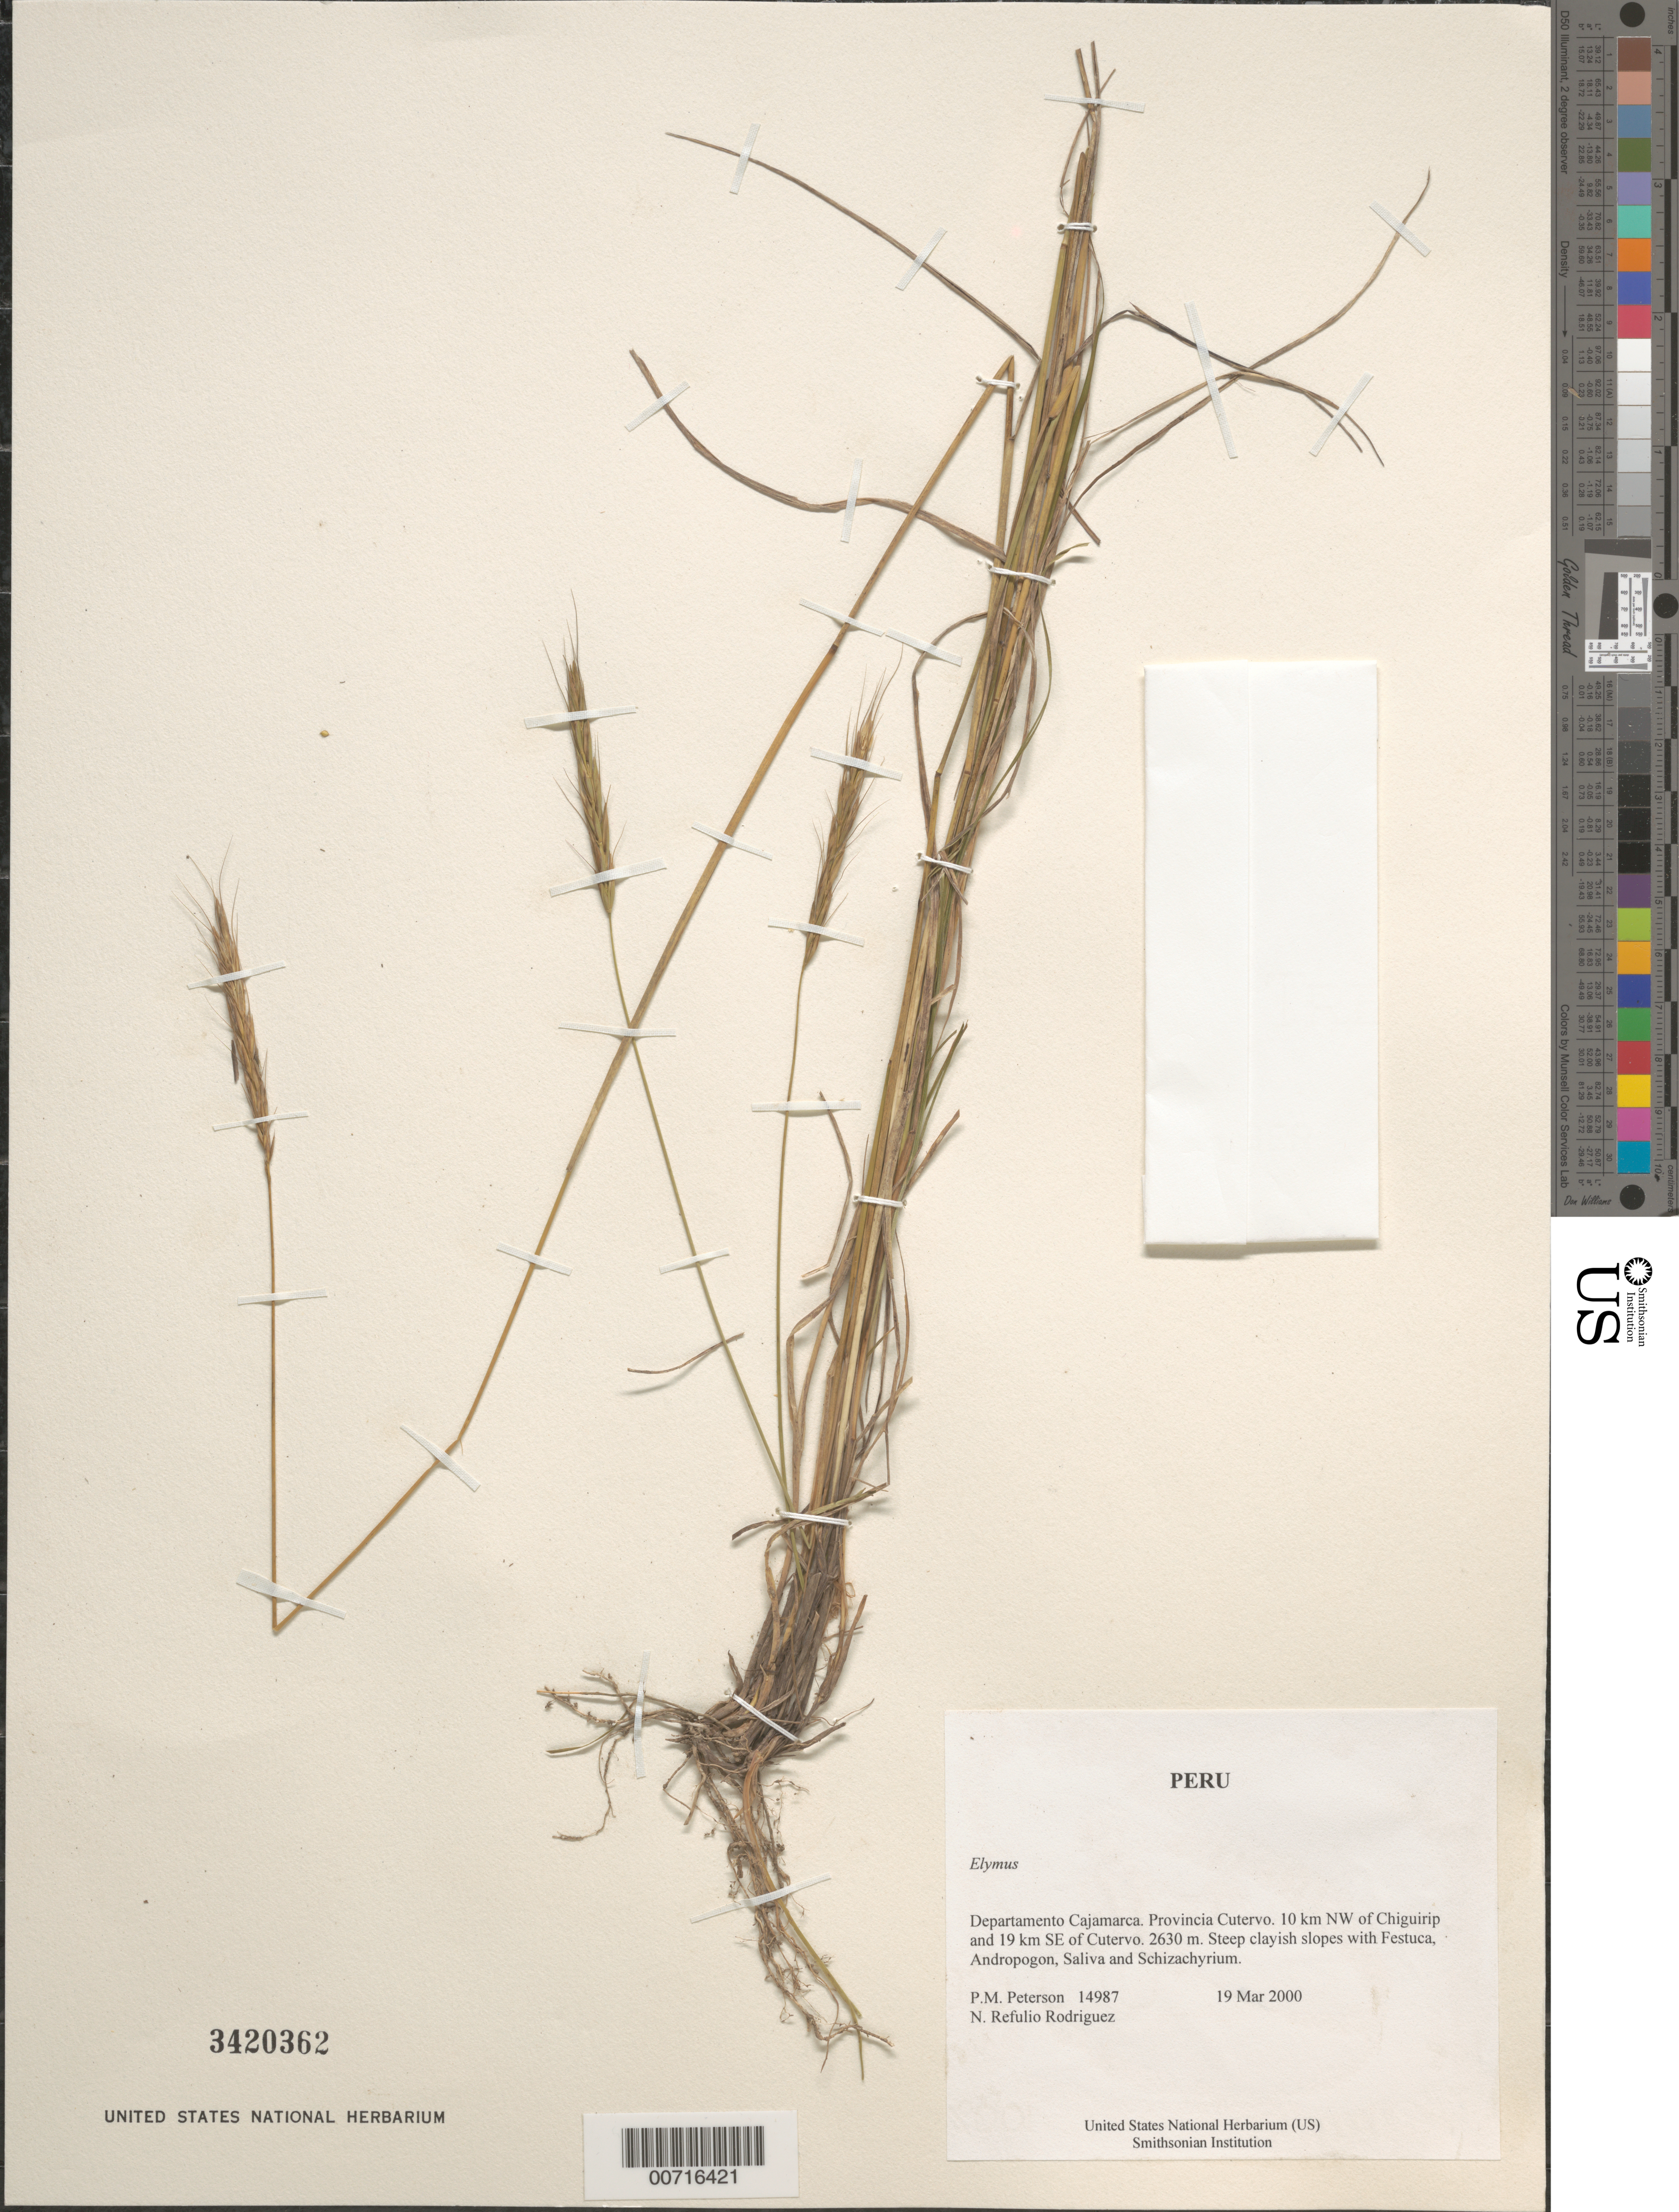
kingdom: Plantae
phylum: Tracheophyta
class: Liliopsida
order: Poales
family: Poaceae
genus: Elymus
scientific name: Elymus sp.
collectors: P. M. Peterson & N. Refulio-Rodríguez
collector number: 14987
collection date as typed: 19 Mar 2000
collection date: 2000-03-19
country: Peru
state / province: Cajamarca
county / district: Cutervo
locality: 10 km NW of Chiguirip and 19 km SE of Cutervo.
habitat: Steep clayish slopes with Festuca, Andropogon, Saliva and Schizachyrium.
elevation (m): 2630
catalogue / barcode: US 3420362